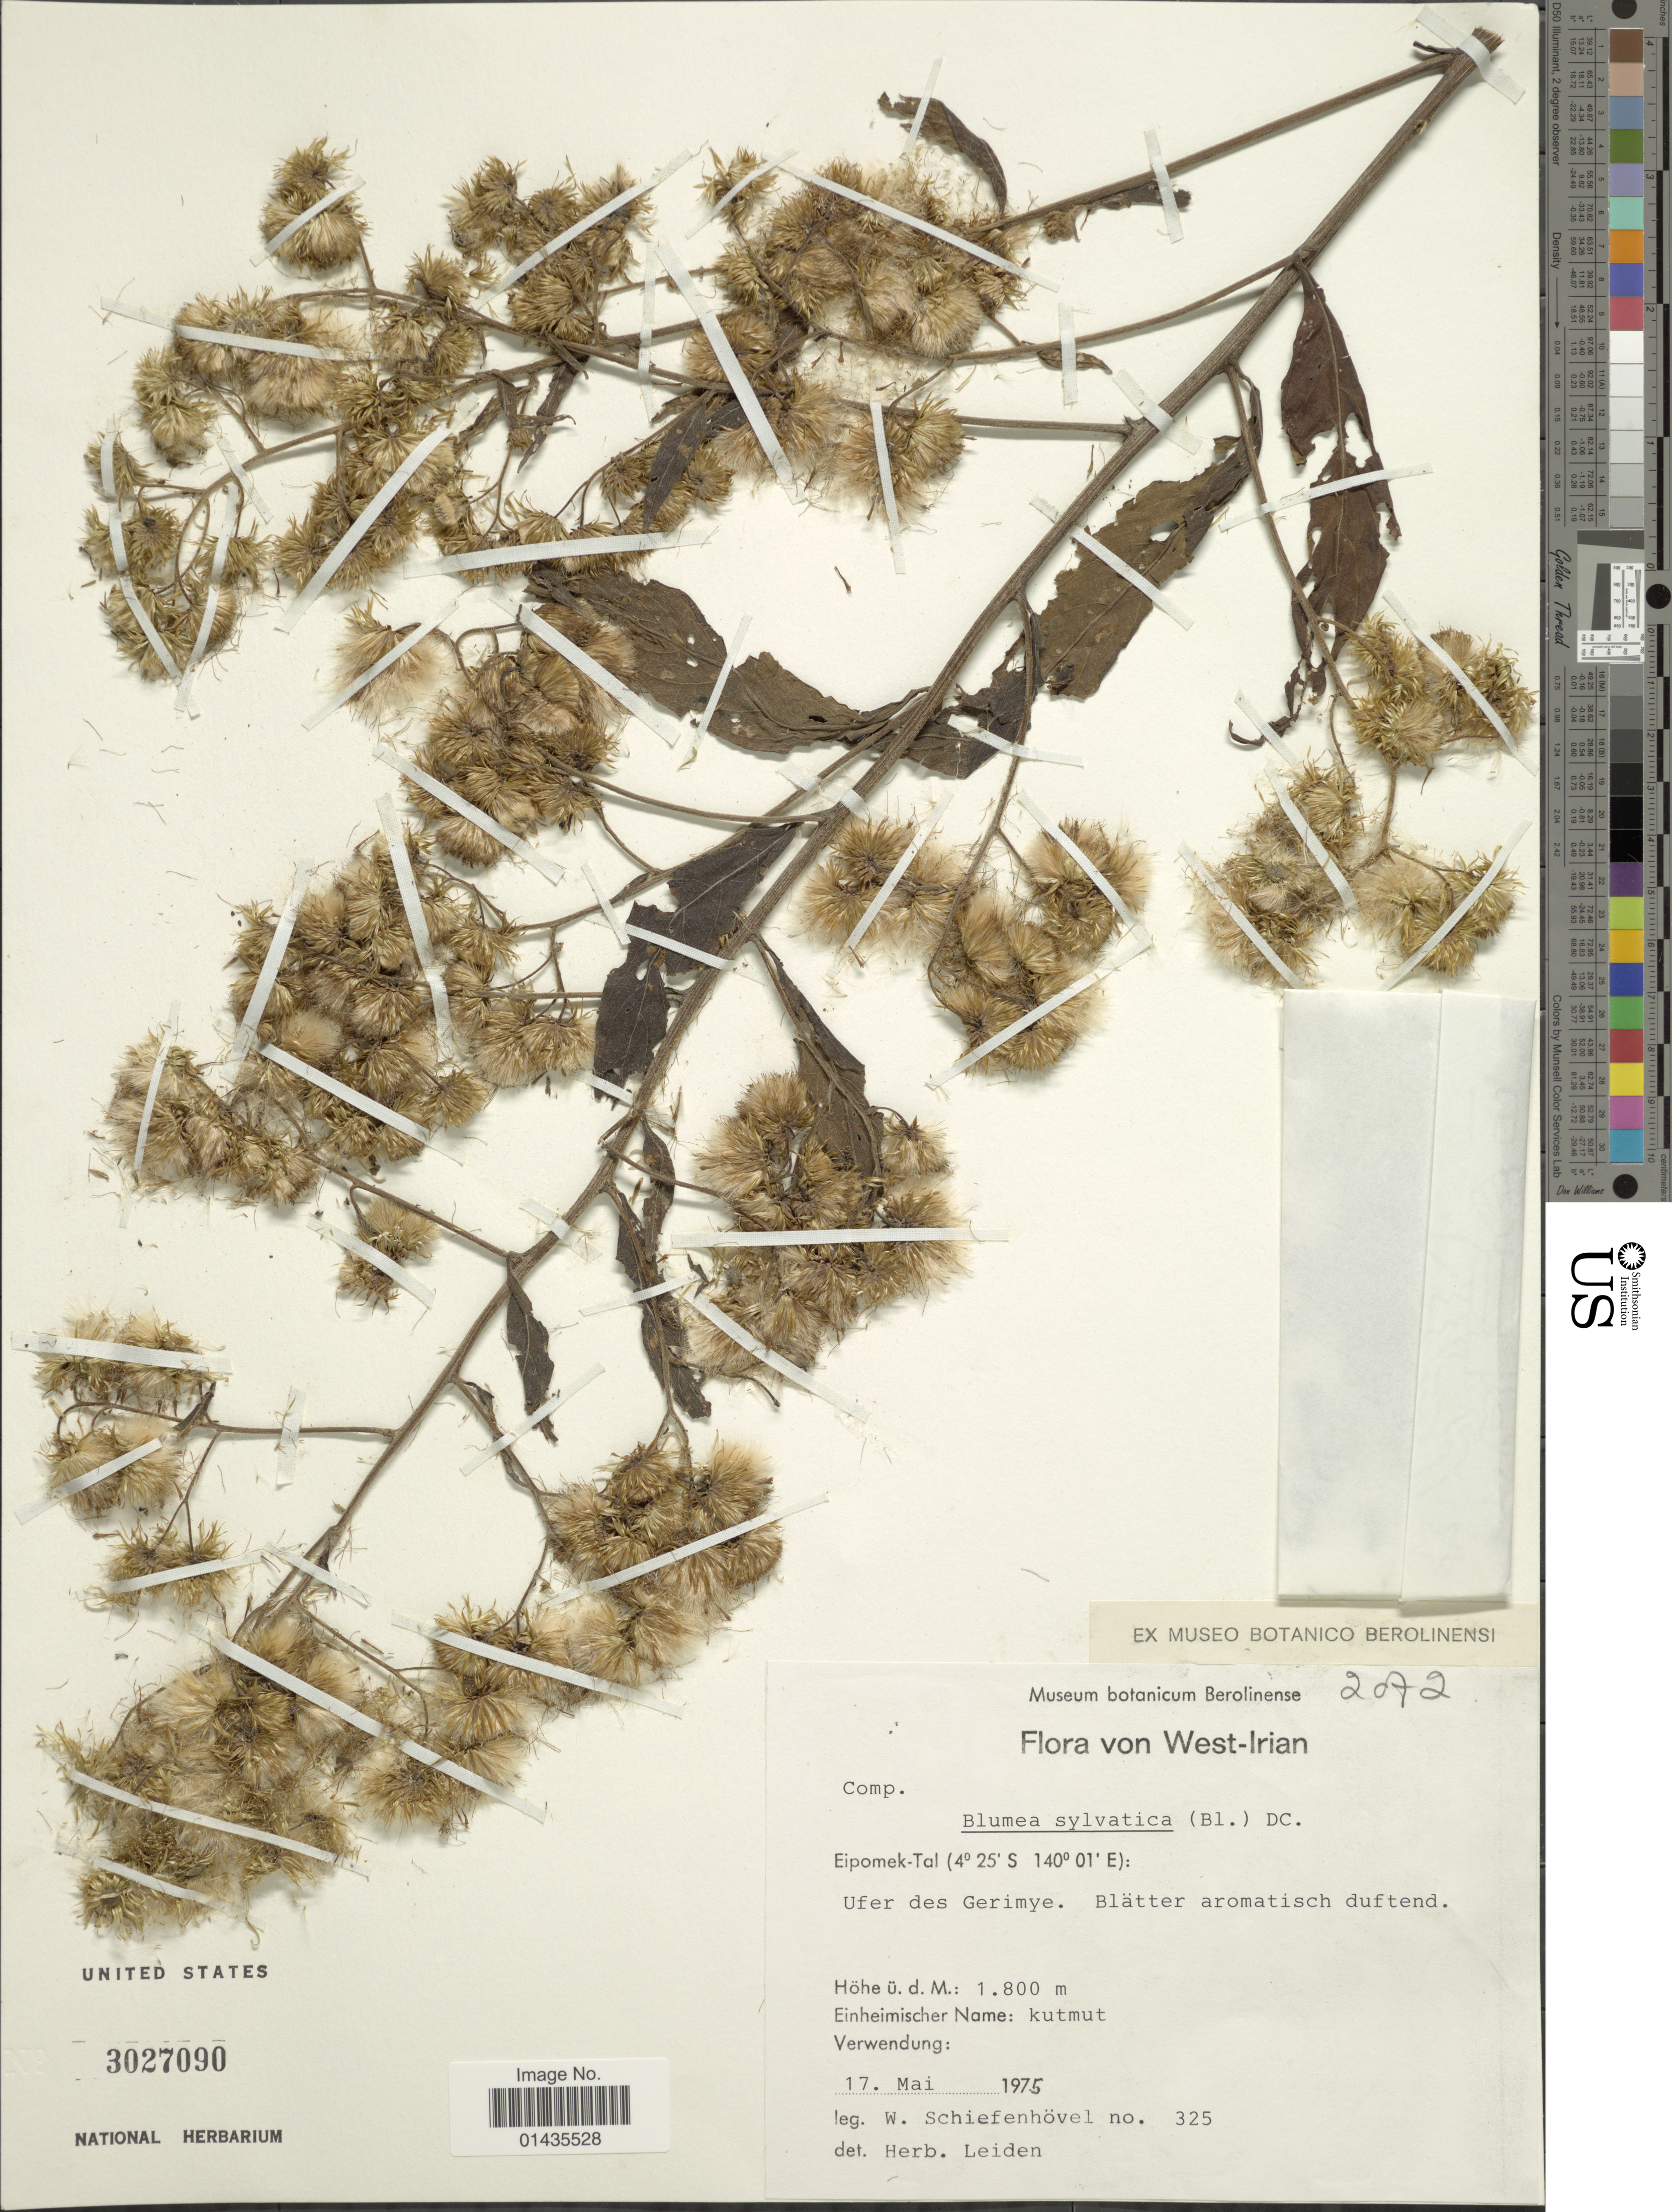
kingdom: Plantae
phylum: Tracheophyta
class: Magnoliopsida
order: Asterales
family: Asteraceae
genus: Blumea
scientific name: Blumea sylvatica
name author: (Blume) DC.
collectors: W. Schiefenhövel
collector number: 325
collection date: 1975-05-17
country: Iran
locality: West-Iran, Eipomek-Tal, Ufer des Gerimye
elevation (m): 1800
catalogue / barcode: US 3027090